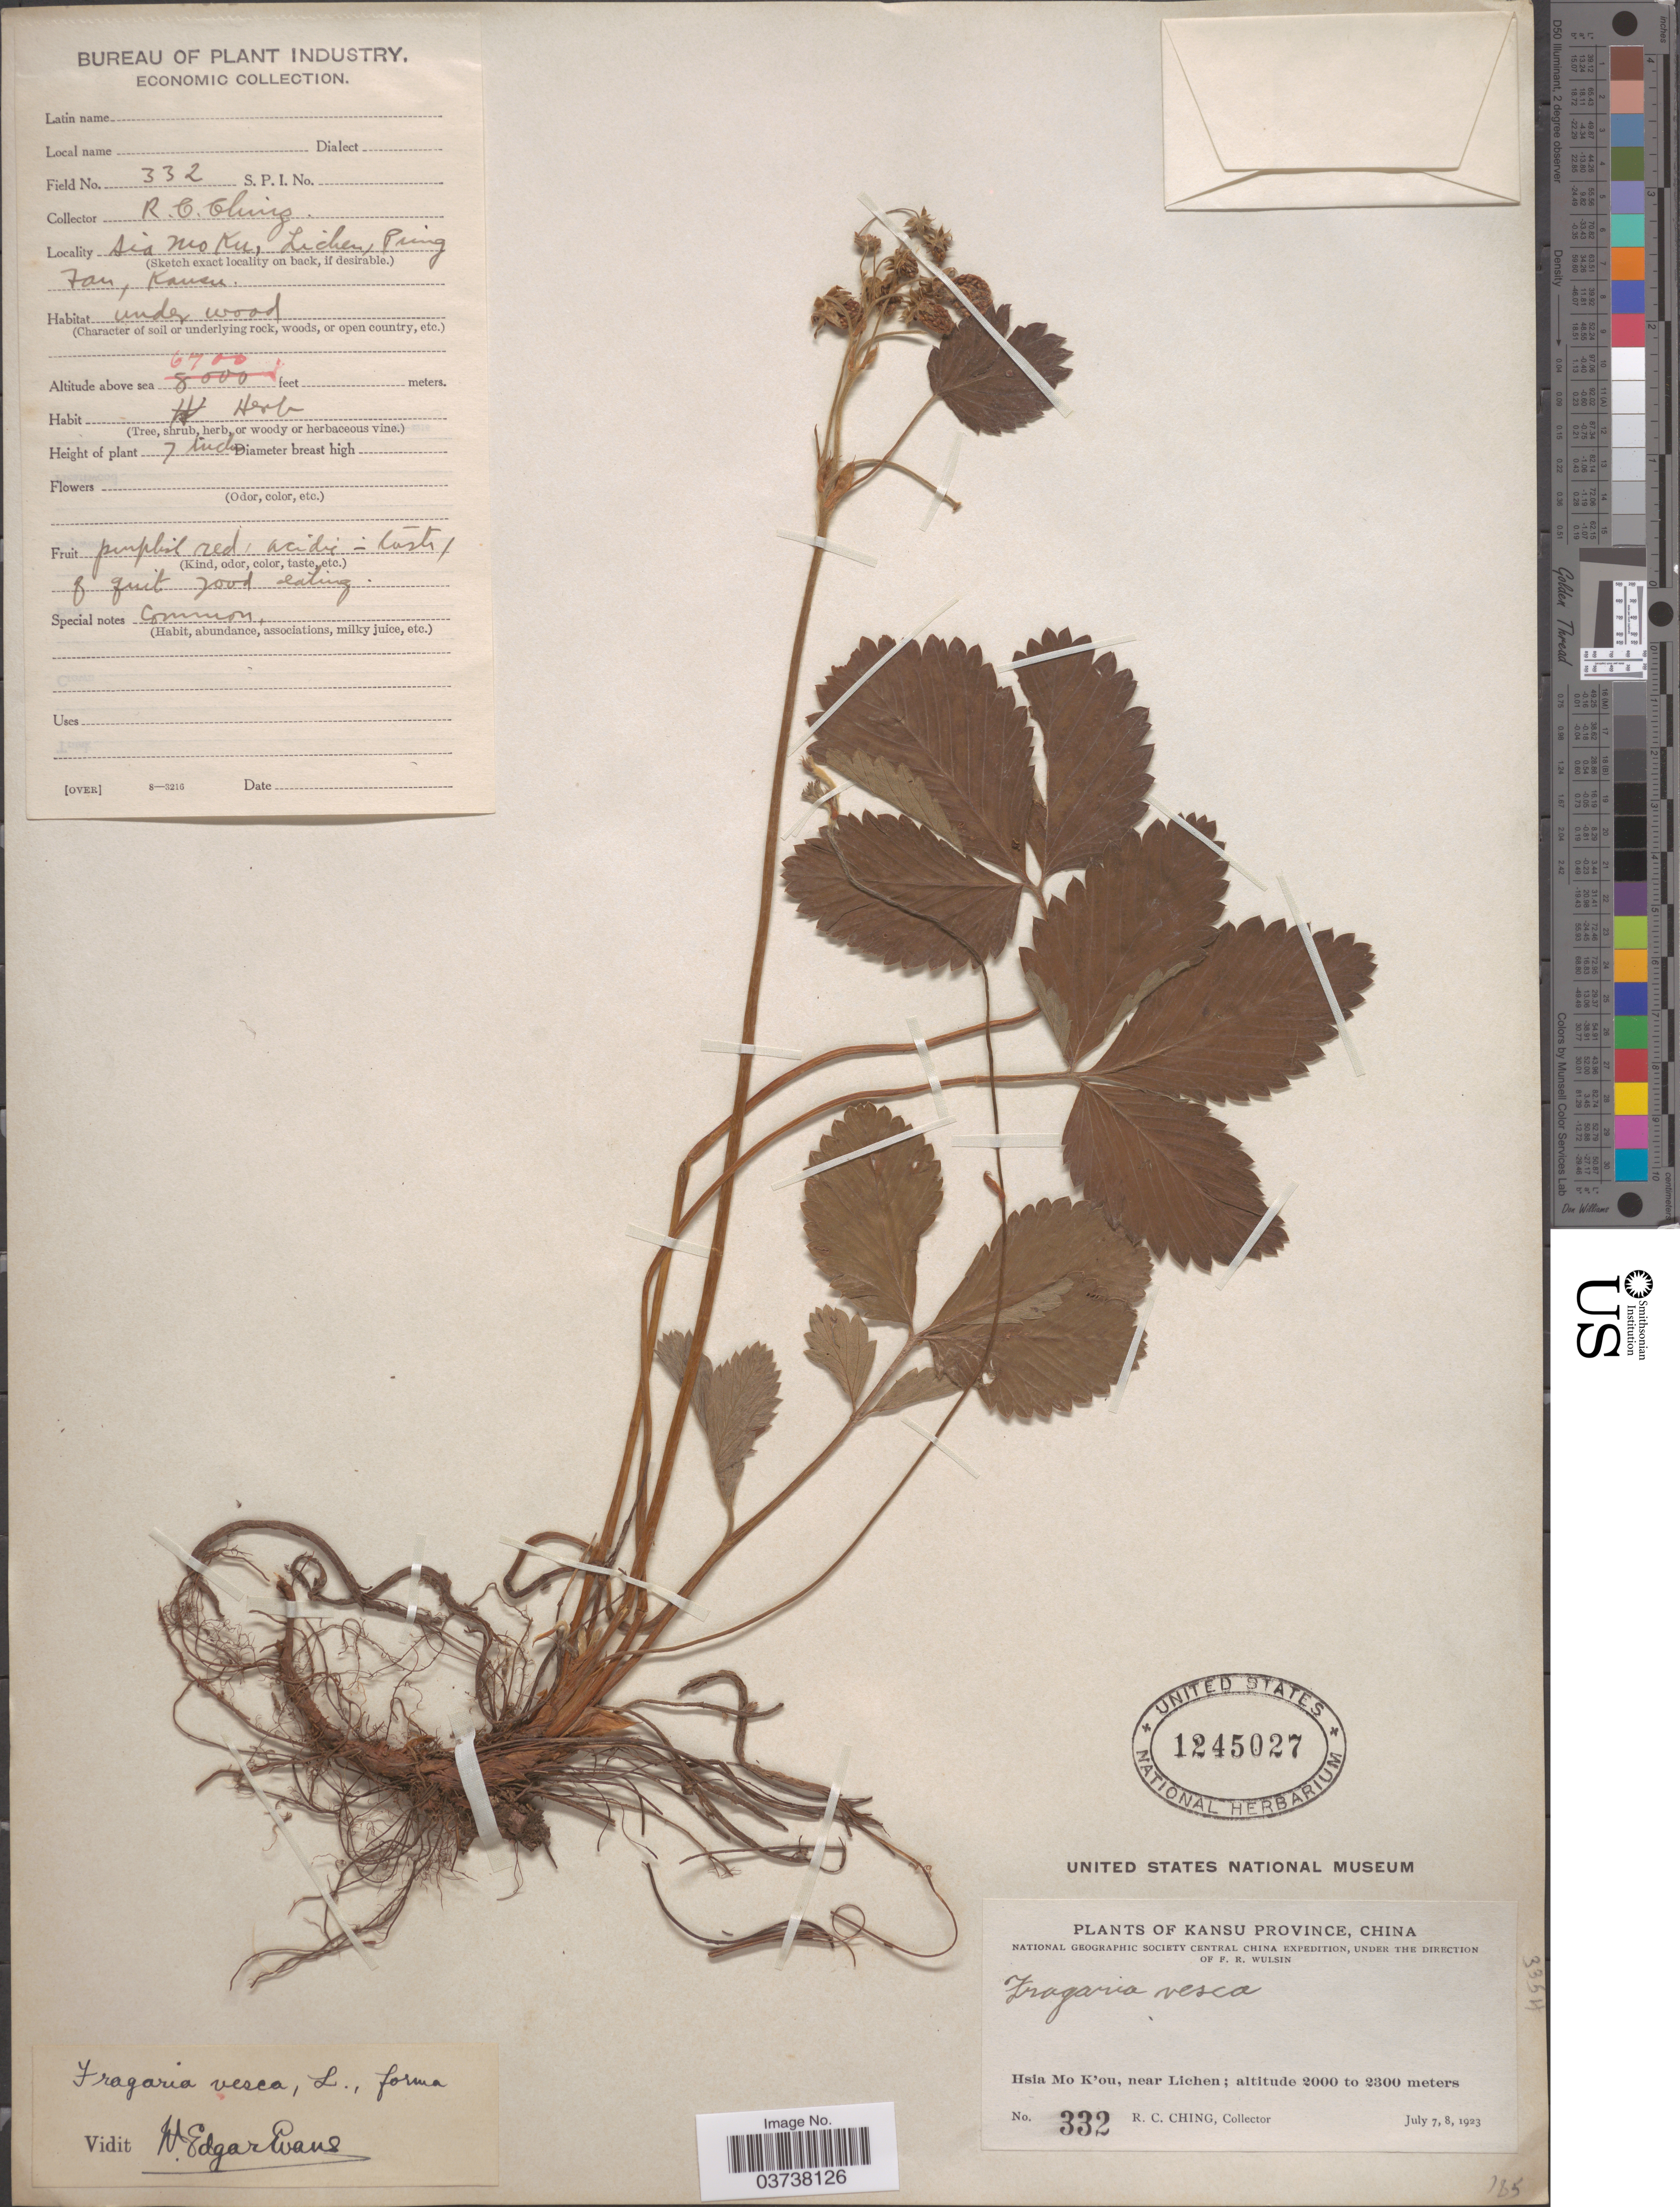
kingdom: Plantae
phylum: Tracheophyta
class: Magnoliopsida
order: Rosales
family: Rosaceae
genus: Fragaria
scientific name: Fragaria chinensis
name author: Losinsk.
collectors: R. C. Ching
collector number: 332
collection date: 1923-07-07/1923-07-08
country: China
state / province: Gansu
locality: Kansu Province. Hsia Mo K'ou, near Lichen. Ping Fan.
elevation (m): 2042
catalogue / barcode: US 1245027